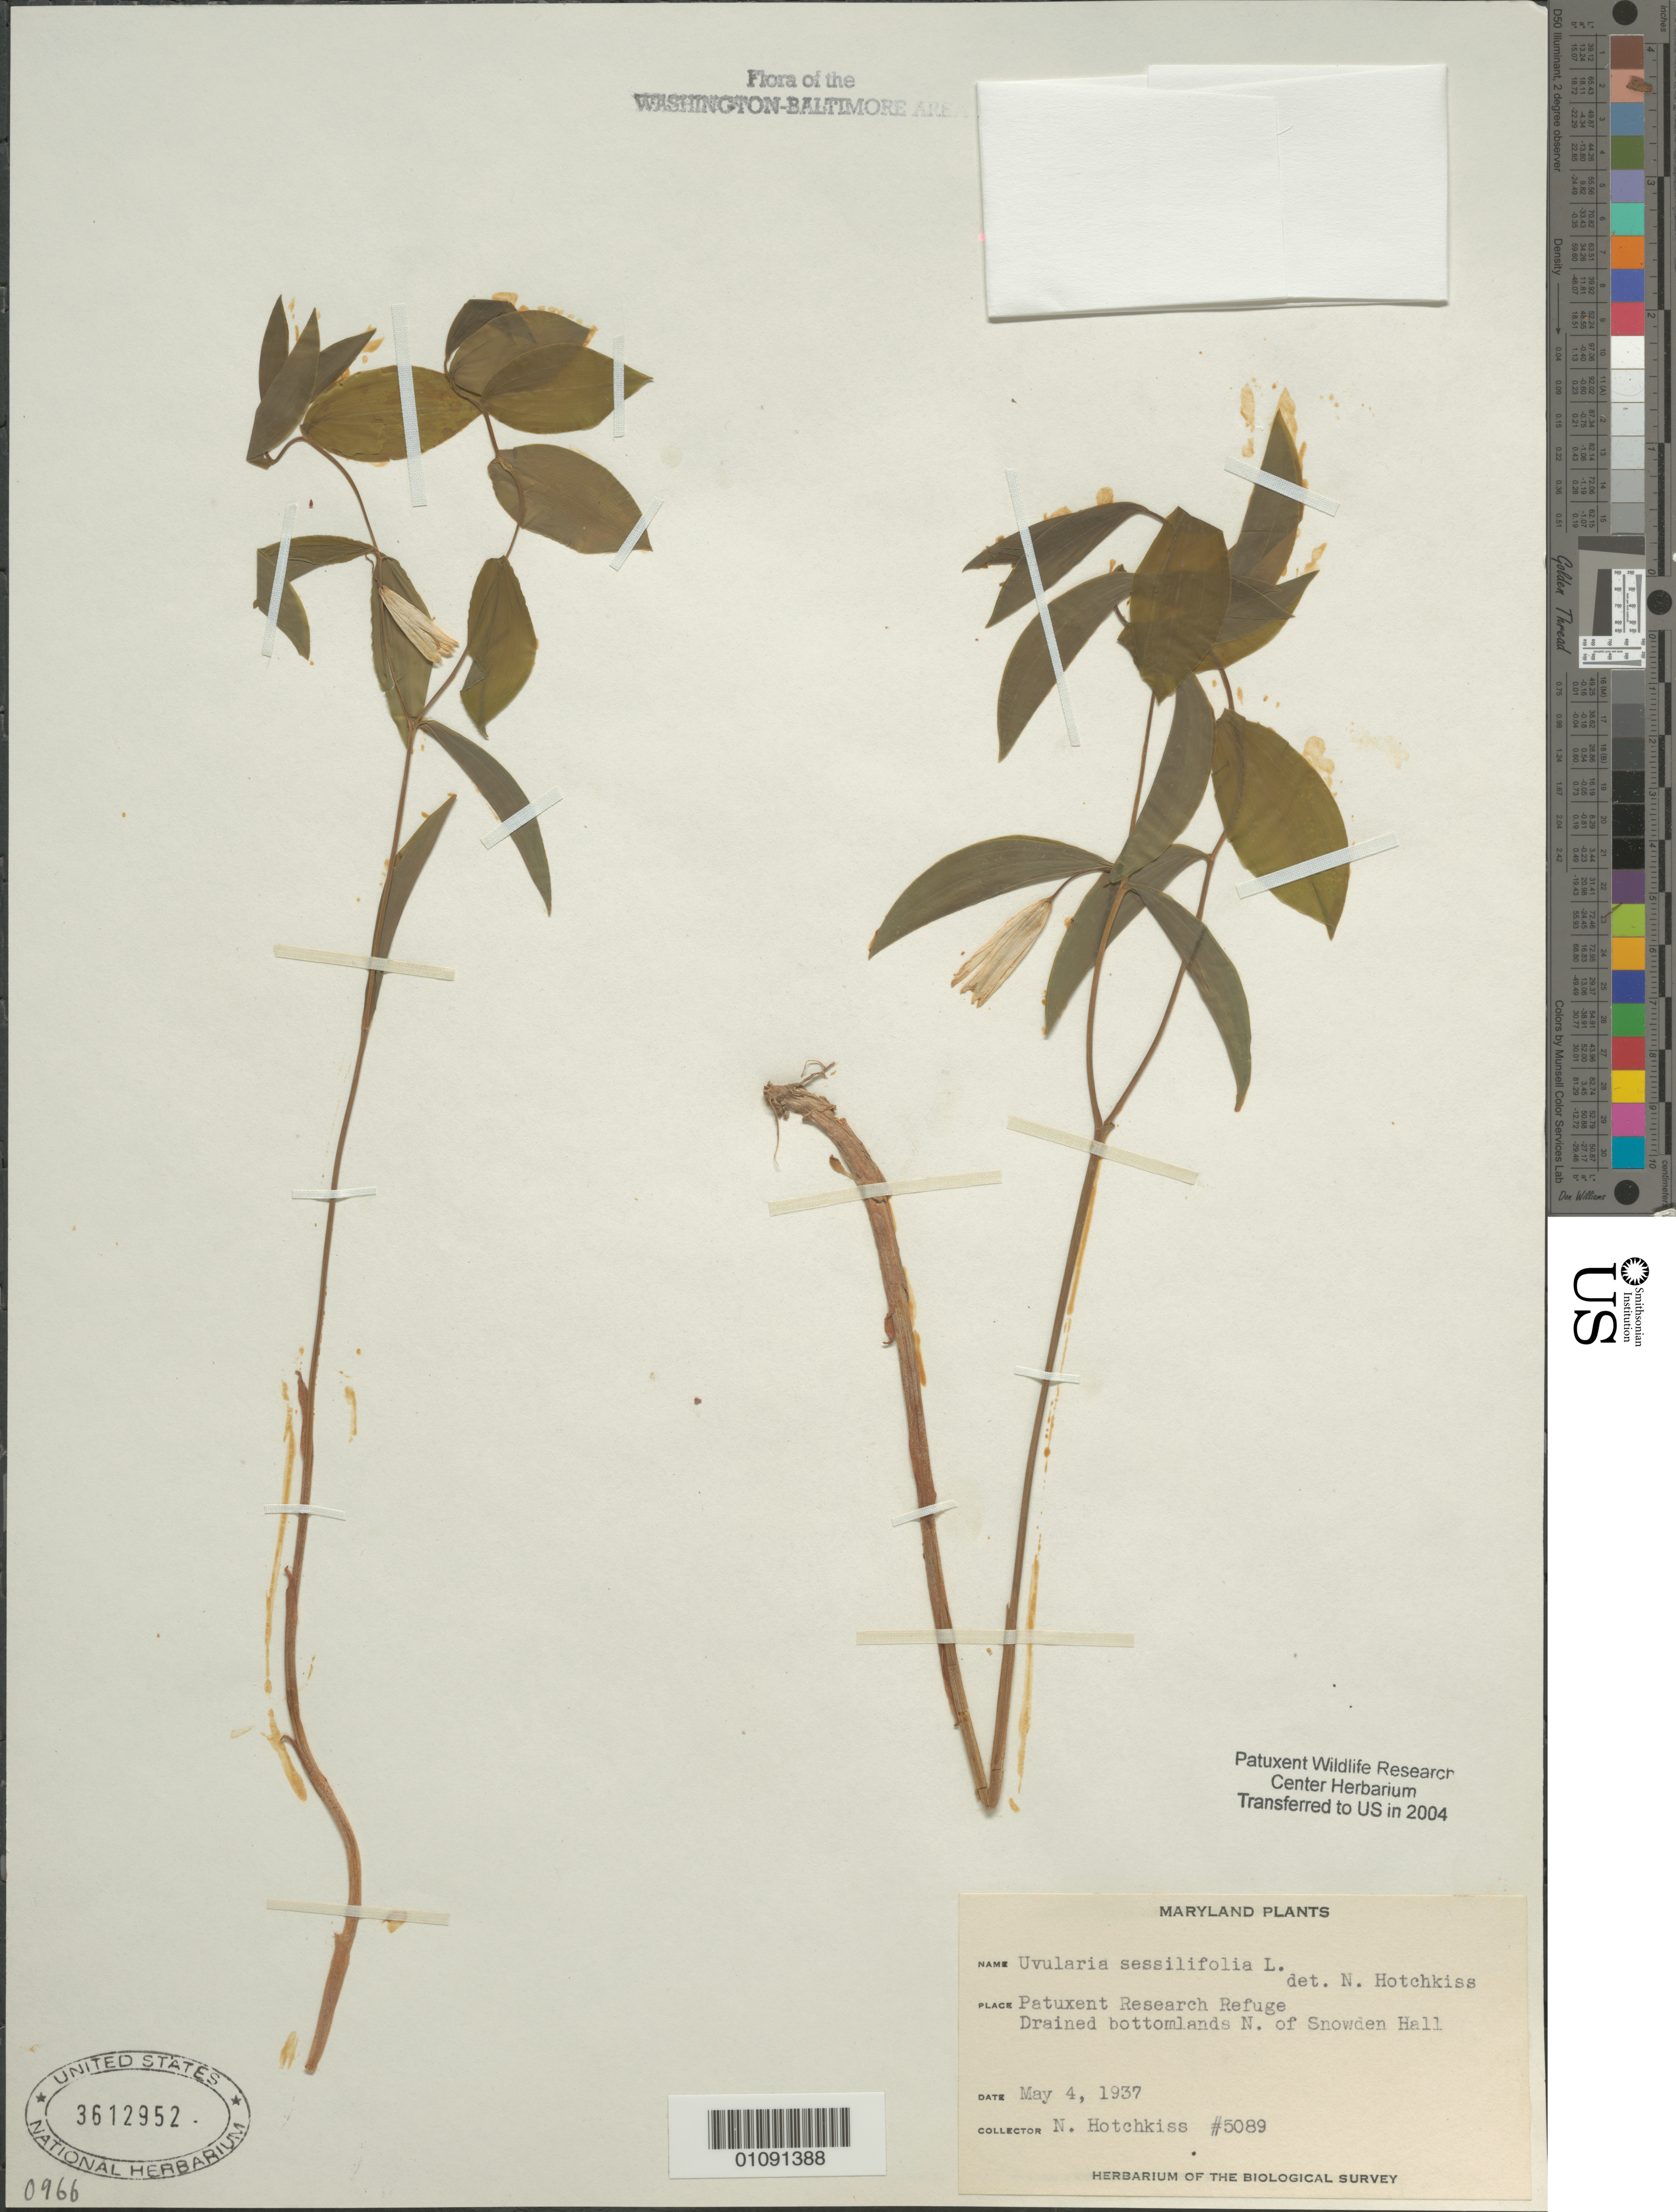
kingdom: Plantae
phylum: Tracheophyta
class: Liliopsida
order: Liliales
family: Colchicaceae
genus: Uvularia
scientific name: Uvularia sessilifolia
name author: L.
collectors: N. Hotchkiss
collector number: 5089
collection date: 1937-05-04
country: United States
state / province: Maryland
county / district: Prince George's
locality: Patuxent Wildlife Refuge. N. of Snowden Hall.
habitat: Drained bottomlands.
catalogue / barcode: US 3612952